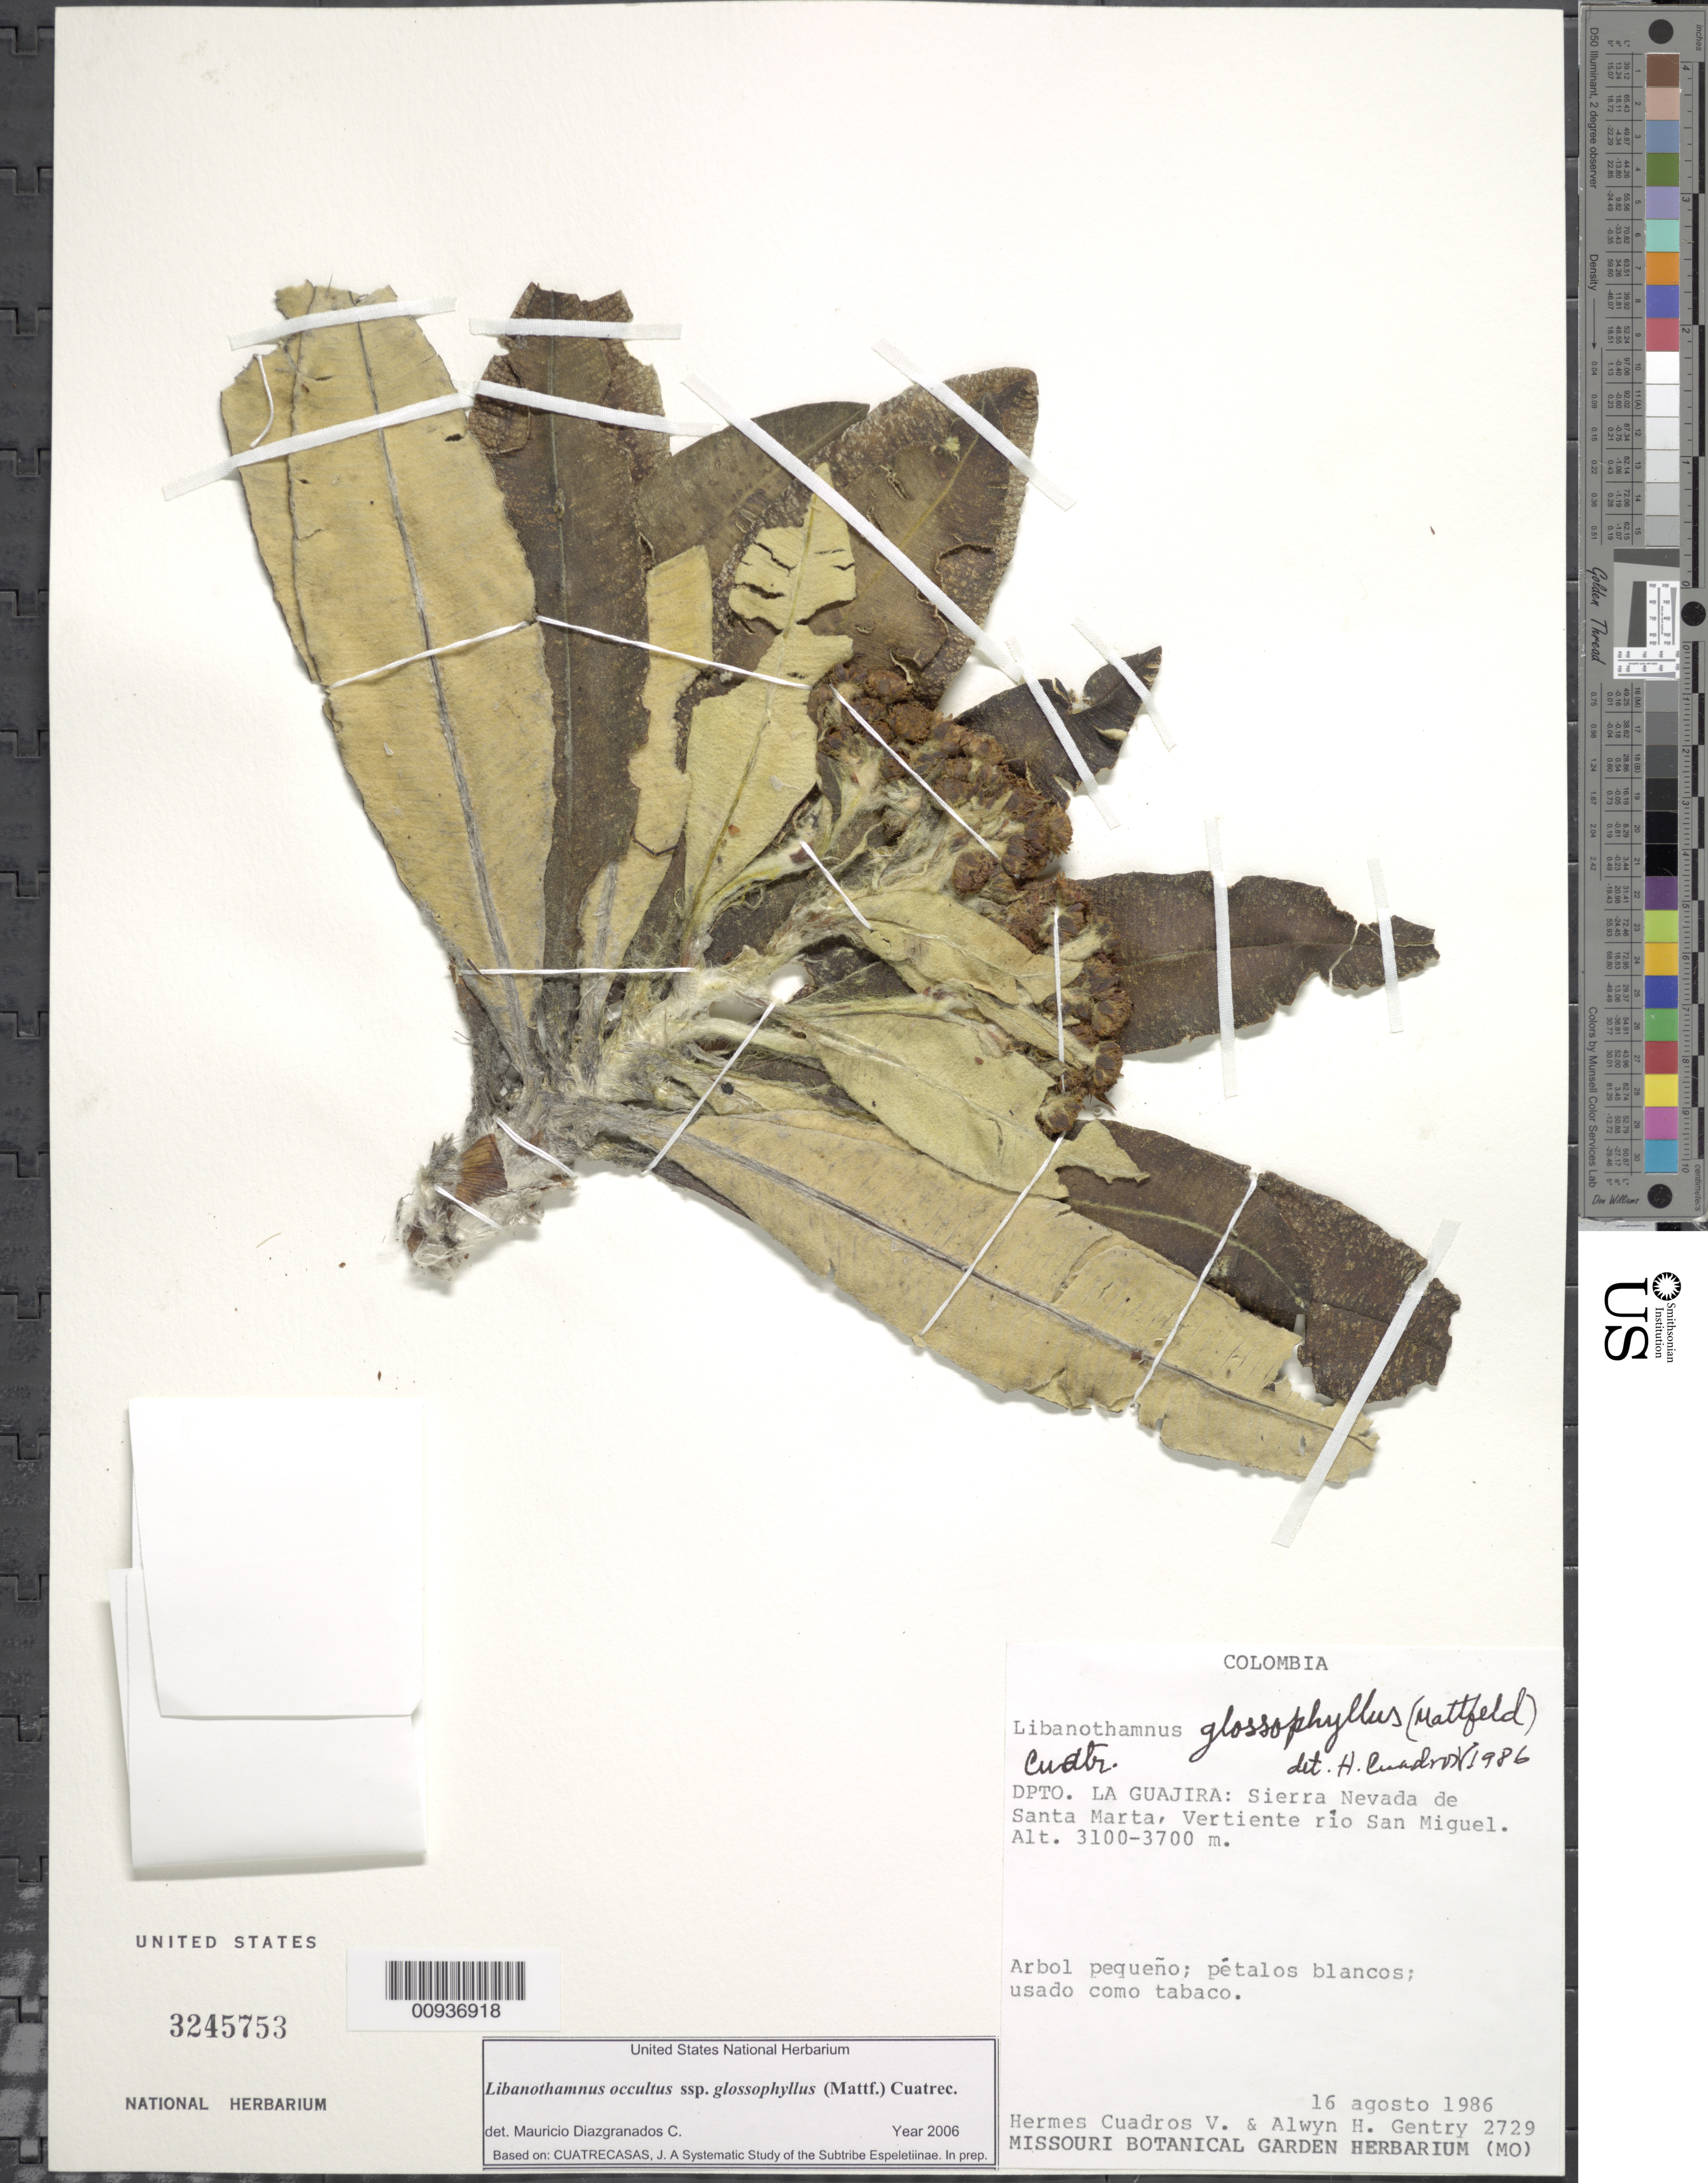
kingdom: Plantae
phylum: Tracheophyta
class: Magnoliopsida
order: Asterales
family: Asteraceae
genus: Libanothamnus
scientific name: Libanothamnus occultus subsp. glossophyllus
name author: (Mattf.) Cuatrec.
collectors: H. Cuadros & A. H. Gentry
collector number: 2729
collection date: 1986-08-16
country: Colombia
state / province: La Guajira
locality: Sierra Nevada de Santa Marta, vertiente río San Miguel.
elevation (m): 3100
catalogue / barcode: US 3245753